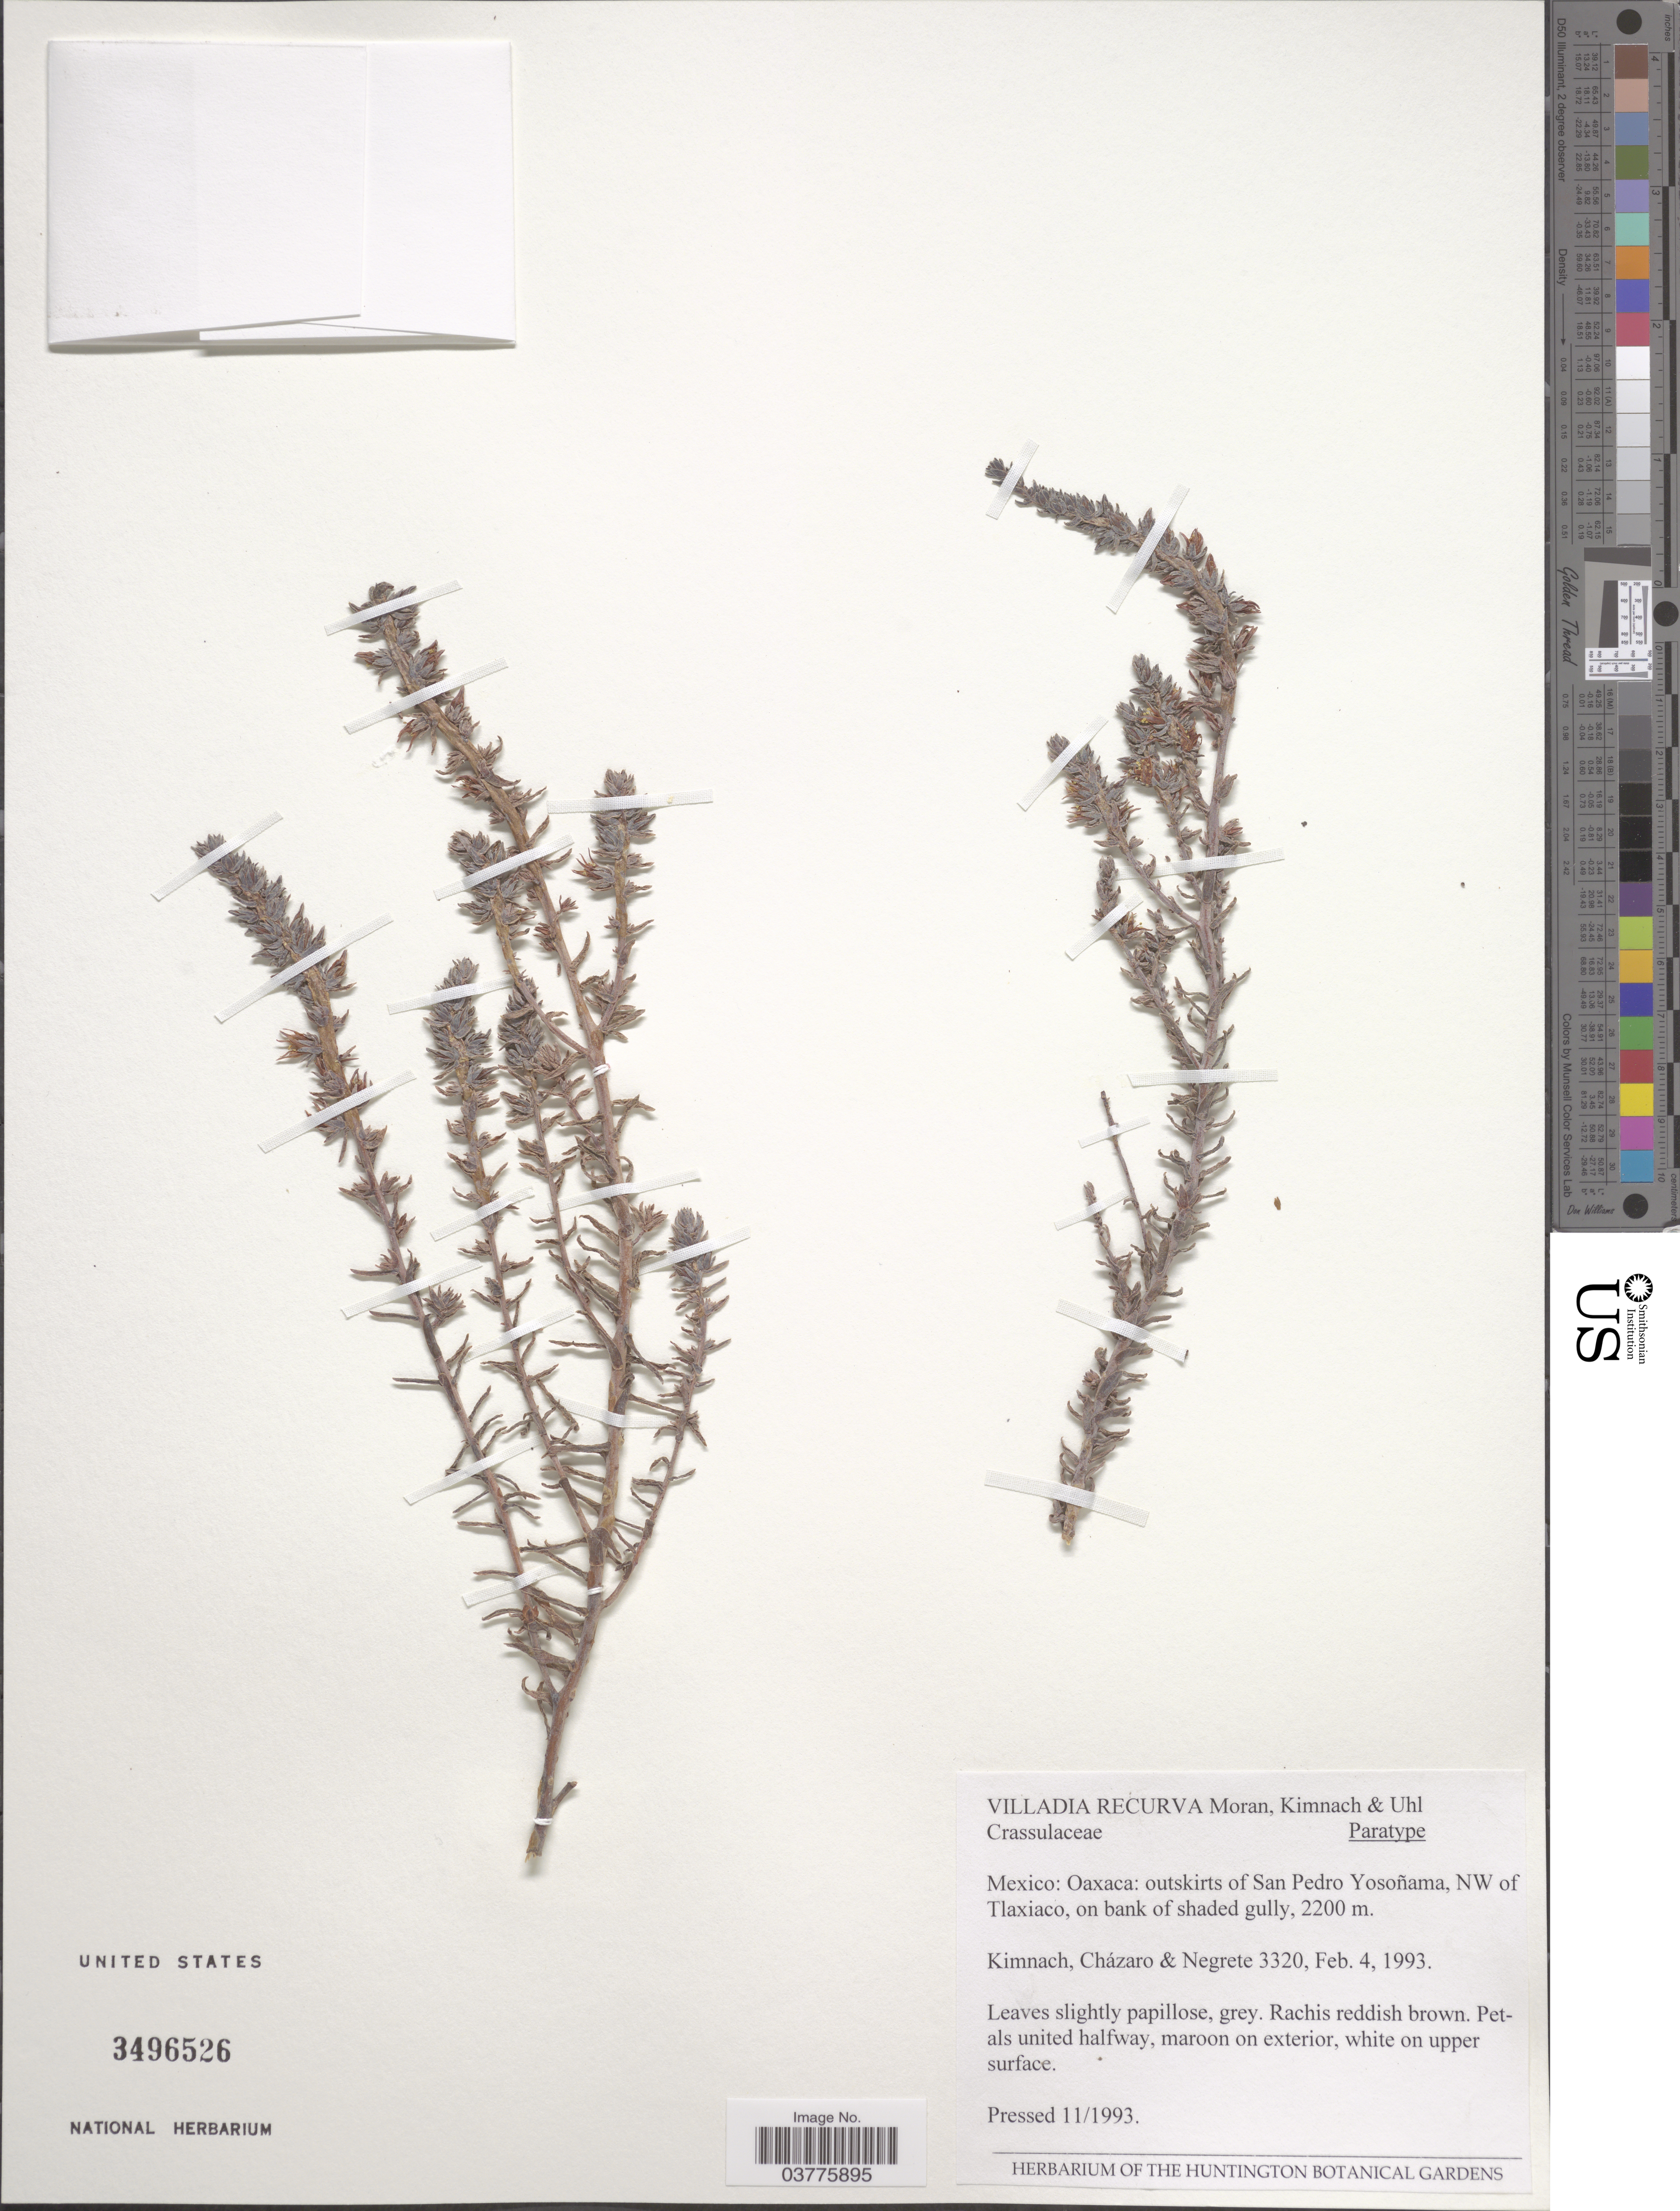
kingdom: Plantae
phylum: Tracheophyta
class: Magnoliopsida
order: Saxifragales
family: Crassulaceae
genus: Villadia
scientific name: Villadia recurva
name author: Moran et al.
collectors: -. Kimnach, Chazaro & Negrete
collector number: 3320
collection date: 1993-02-04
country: Mexico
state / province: Oaxaca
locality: Outskirts of San Pedro Yosoñama, NW of Tlaxiaco.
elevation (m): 2200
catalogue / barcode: US 3496526